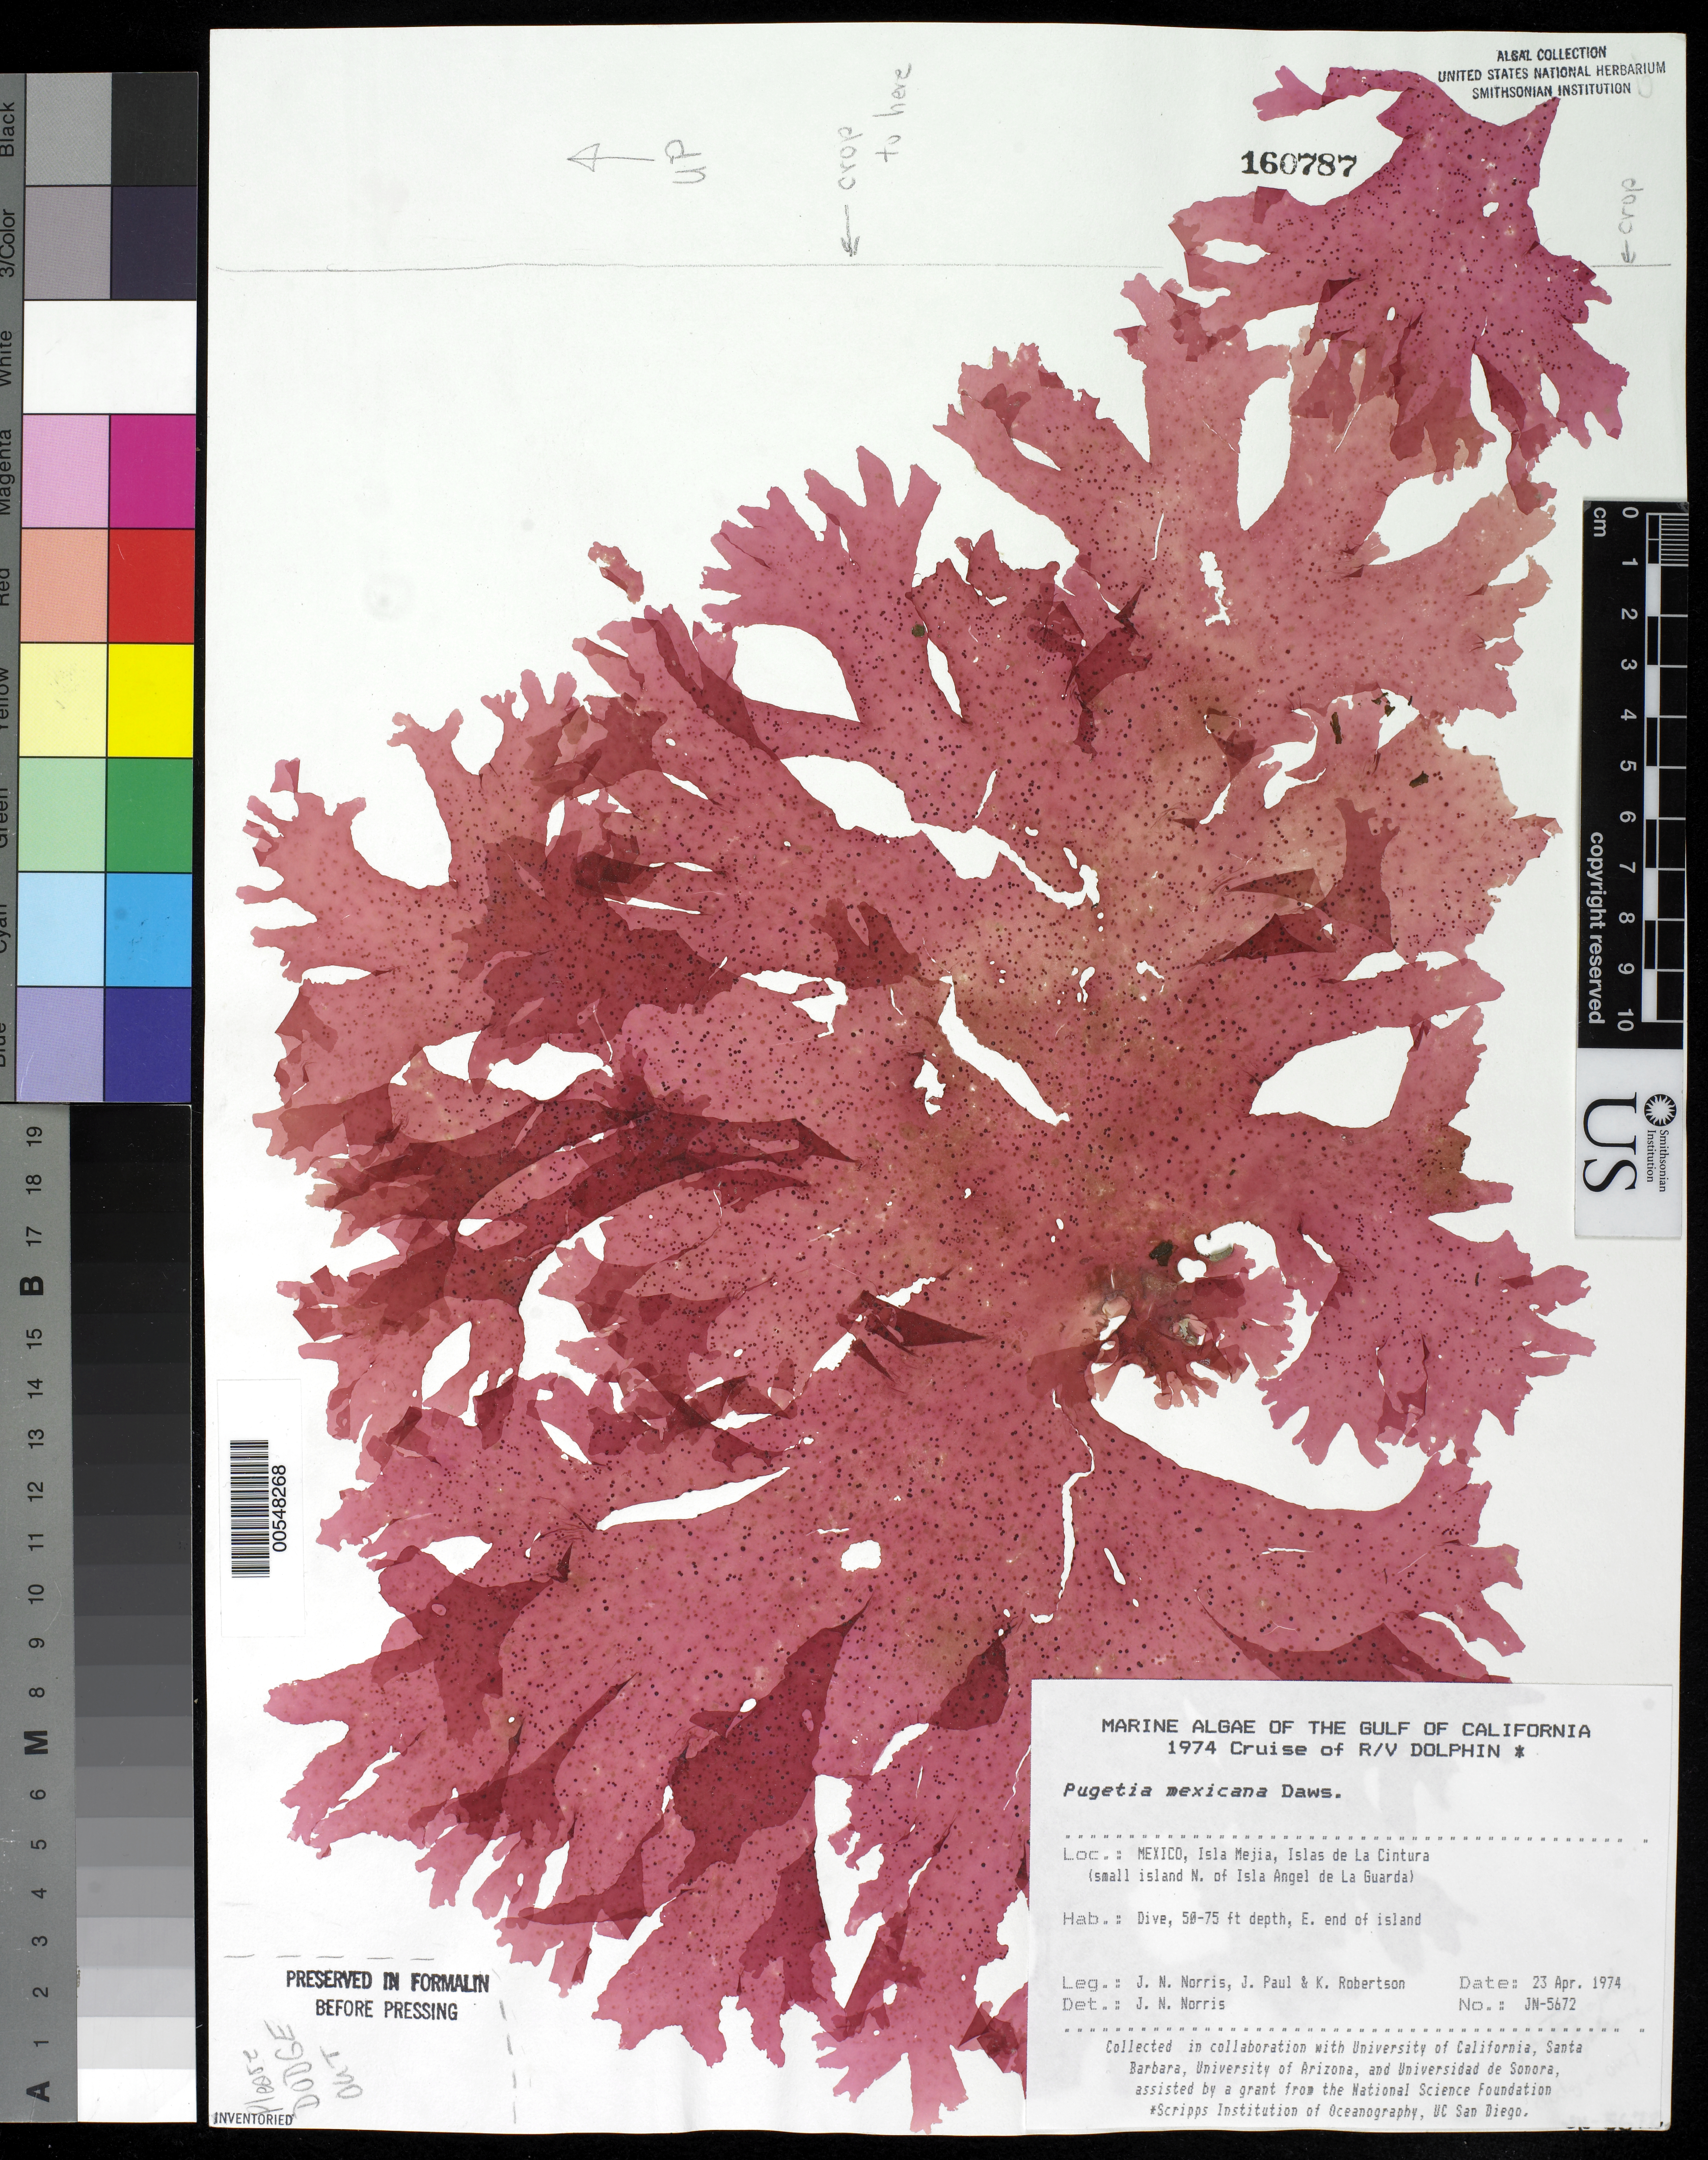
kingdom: Plantae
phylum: Rhodophyta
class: Florideophyceae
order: Gigartinales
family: Kallymeniaceae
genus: Pugetia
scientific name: Pugetia mexicana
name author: E.Y. Dawson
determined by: Norris, James N.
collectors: J. N. Norris, J. Paul & K. Robertson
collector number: JN-5672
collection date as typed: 23 Apr 1974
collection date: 1974-04-23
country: Mexico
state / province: Baja California Norte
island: Isla Mejia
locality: East end of island, off north end of Isla Angel de la Guarda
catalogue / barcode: US 160787